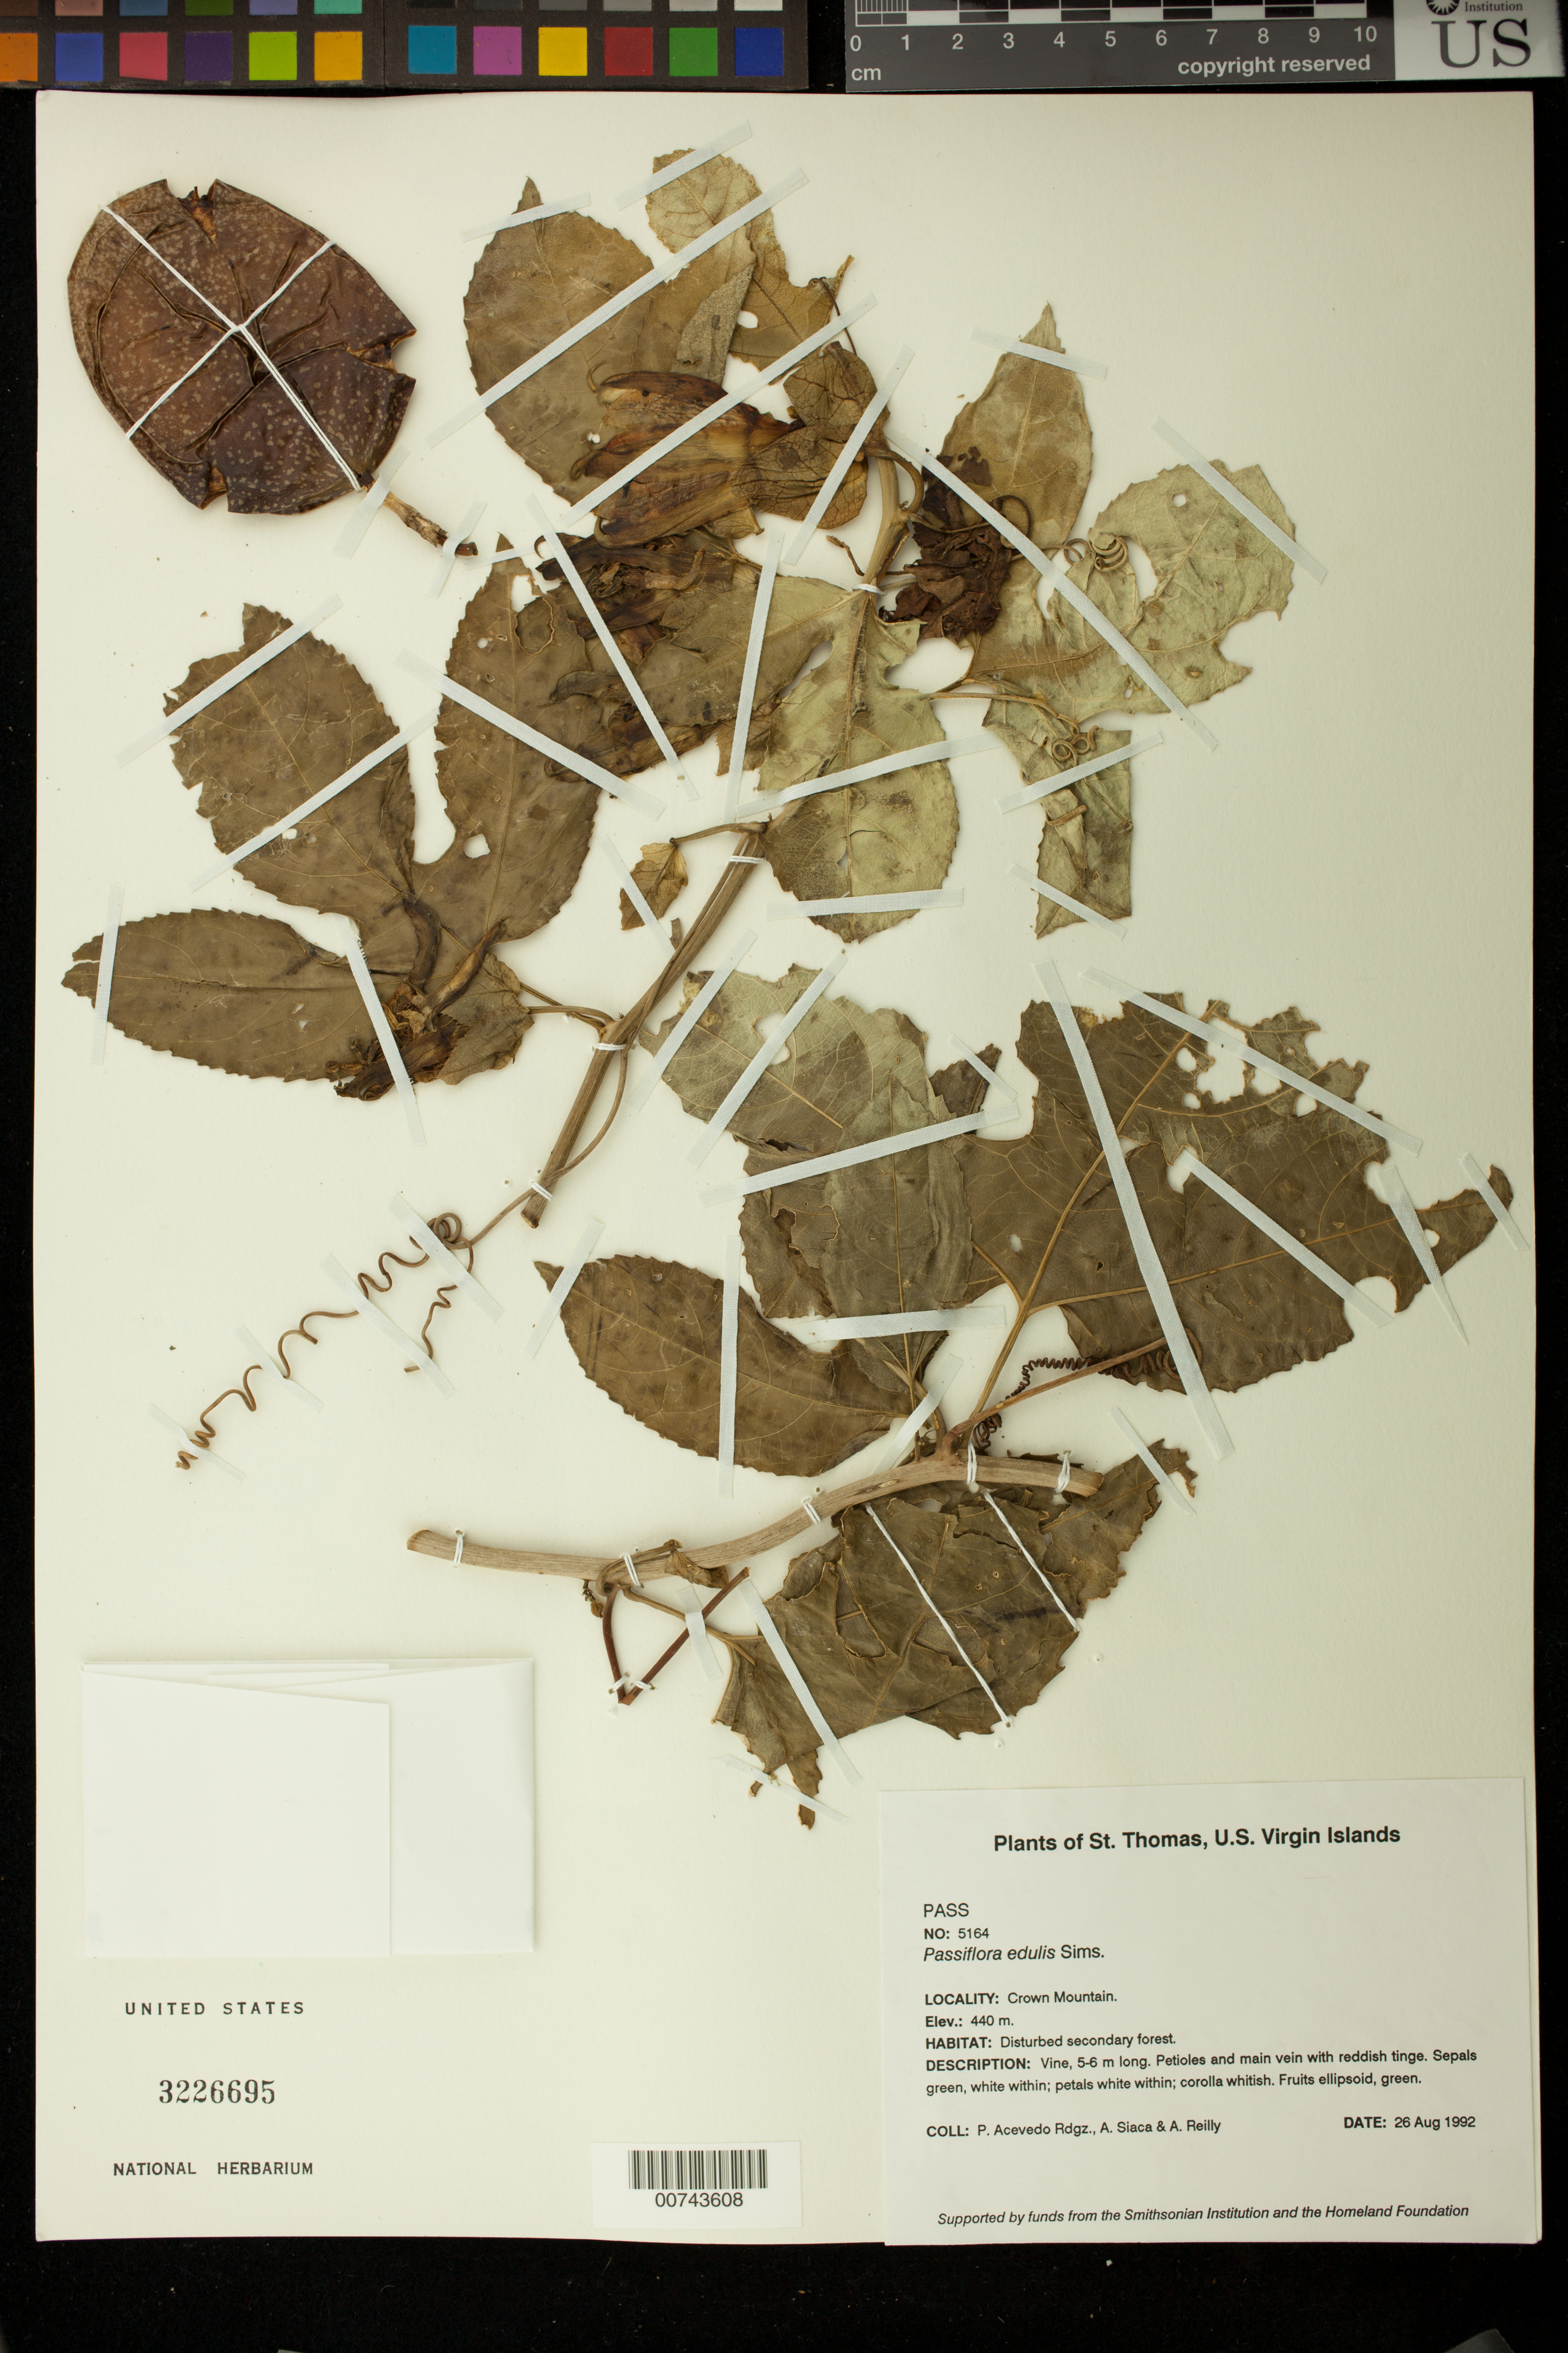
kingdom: Plantae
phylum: Tracheophyta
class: Magnoliopsida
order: Malpighiales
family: Passifloraceae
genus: Passiflora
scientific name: Passiflora edulis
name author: Sims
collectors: P. Acevedo-Rodr., A. Siaca & A. Reilly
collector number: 5164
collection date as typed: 26 Aug 1992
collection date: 1992-08-26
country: U.S. Virgin Islands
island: St. Thomas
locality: Crown Mountain.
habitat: Disturbed secondary forest.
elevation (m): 440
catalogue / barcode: US 3226695